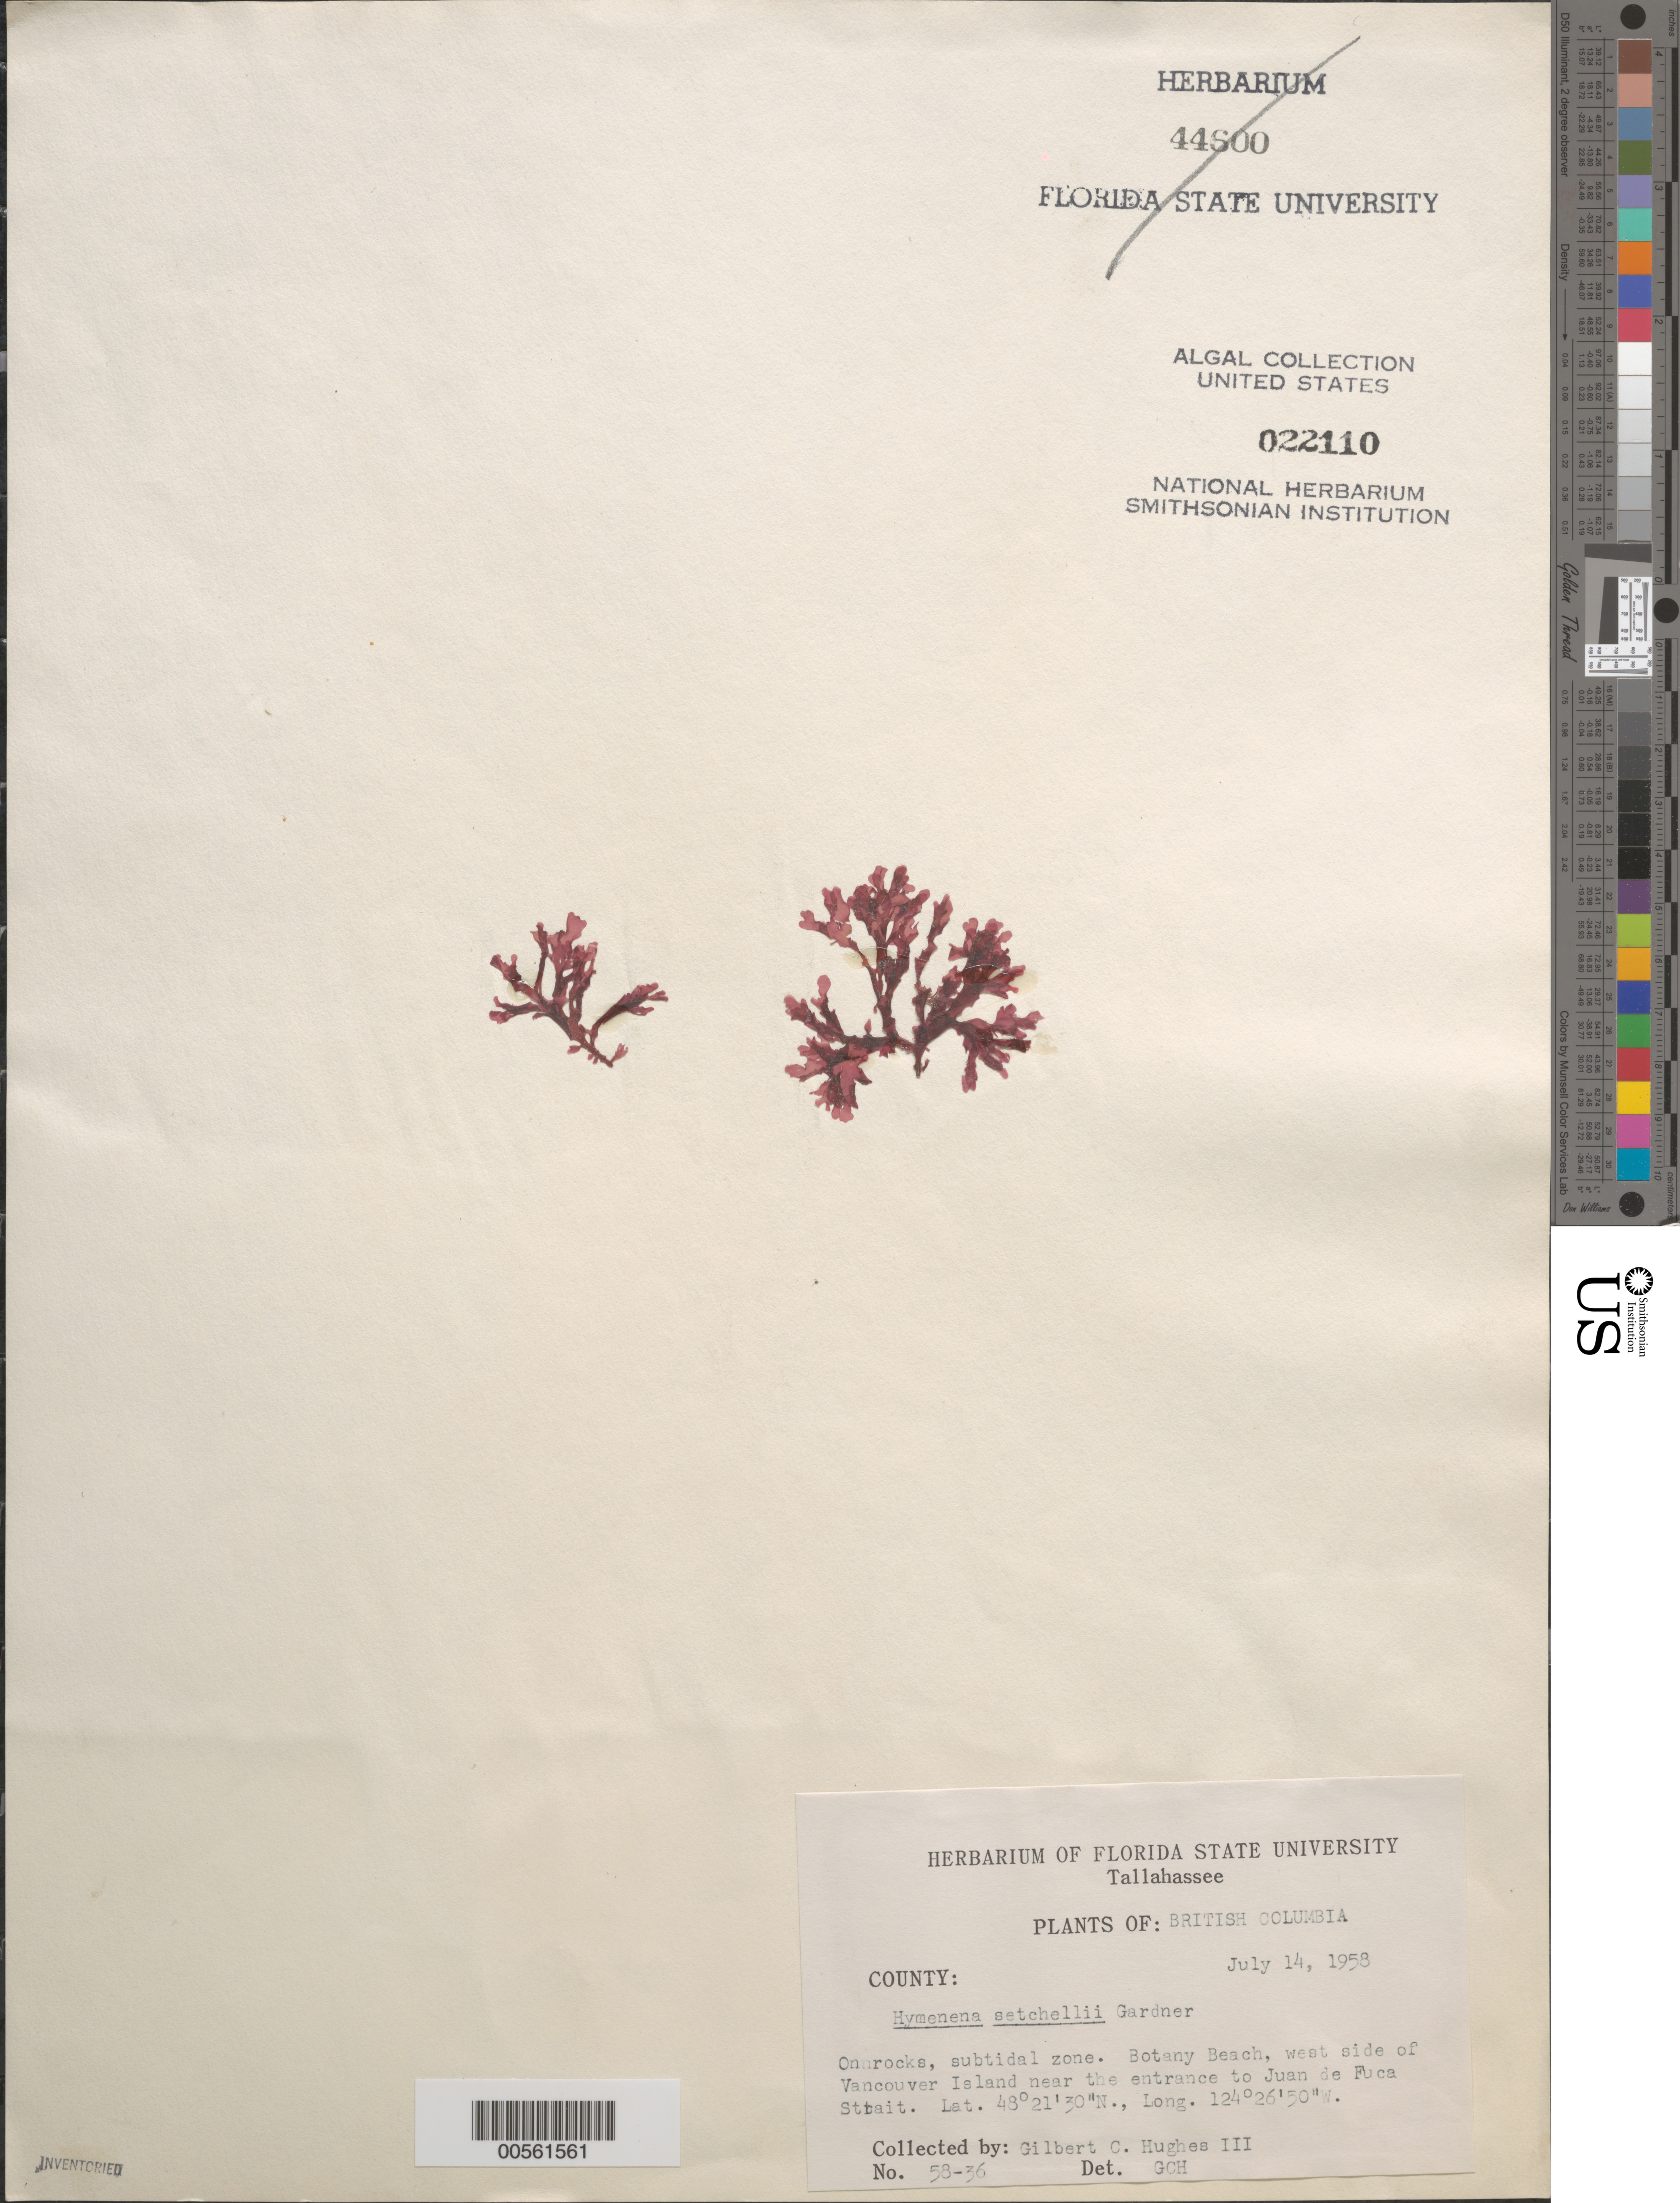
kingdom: Plantae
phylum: Rhodophyta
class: Florideophyceae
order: Ceramiales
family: Delesseriaceae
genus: Hymenena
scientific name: Hymenena setchellii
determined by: Hughes III, G. C.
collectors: G. Hughes III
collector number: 58-36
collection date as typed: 14 Jul 1958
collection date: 1958-07-14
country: Canada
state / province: British Columbia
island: Vancouver Island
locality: Botany Beach, near Juan de Fuca Strait entrance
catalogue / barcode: US 22110